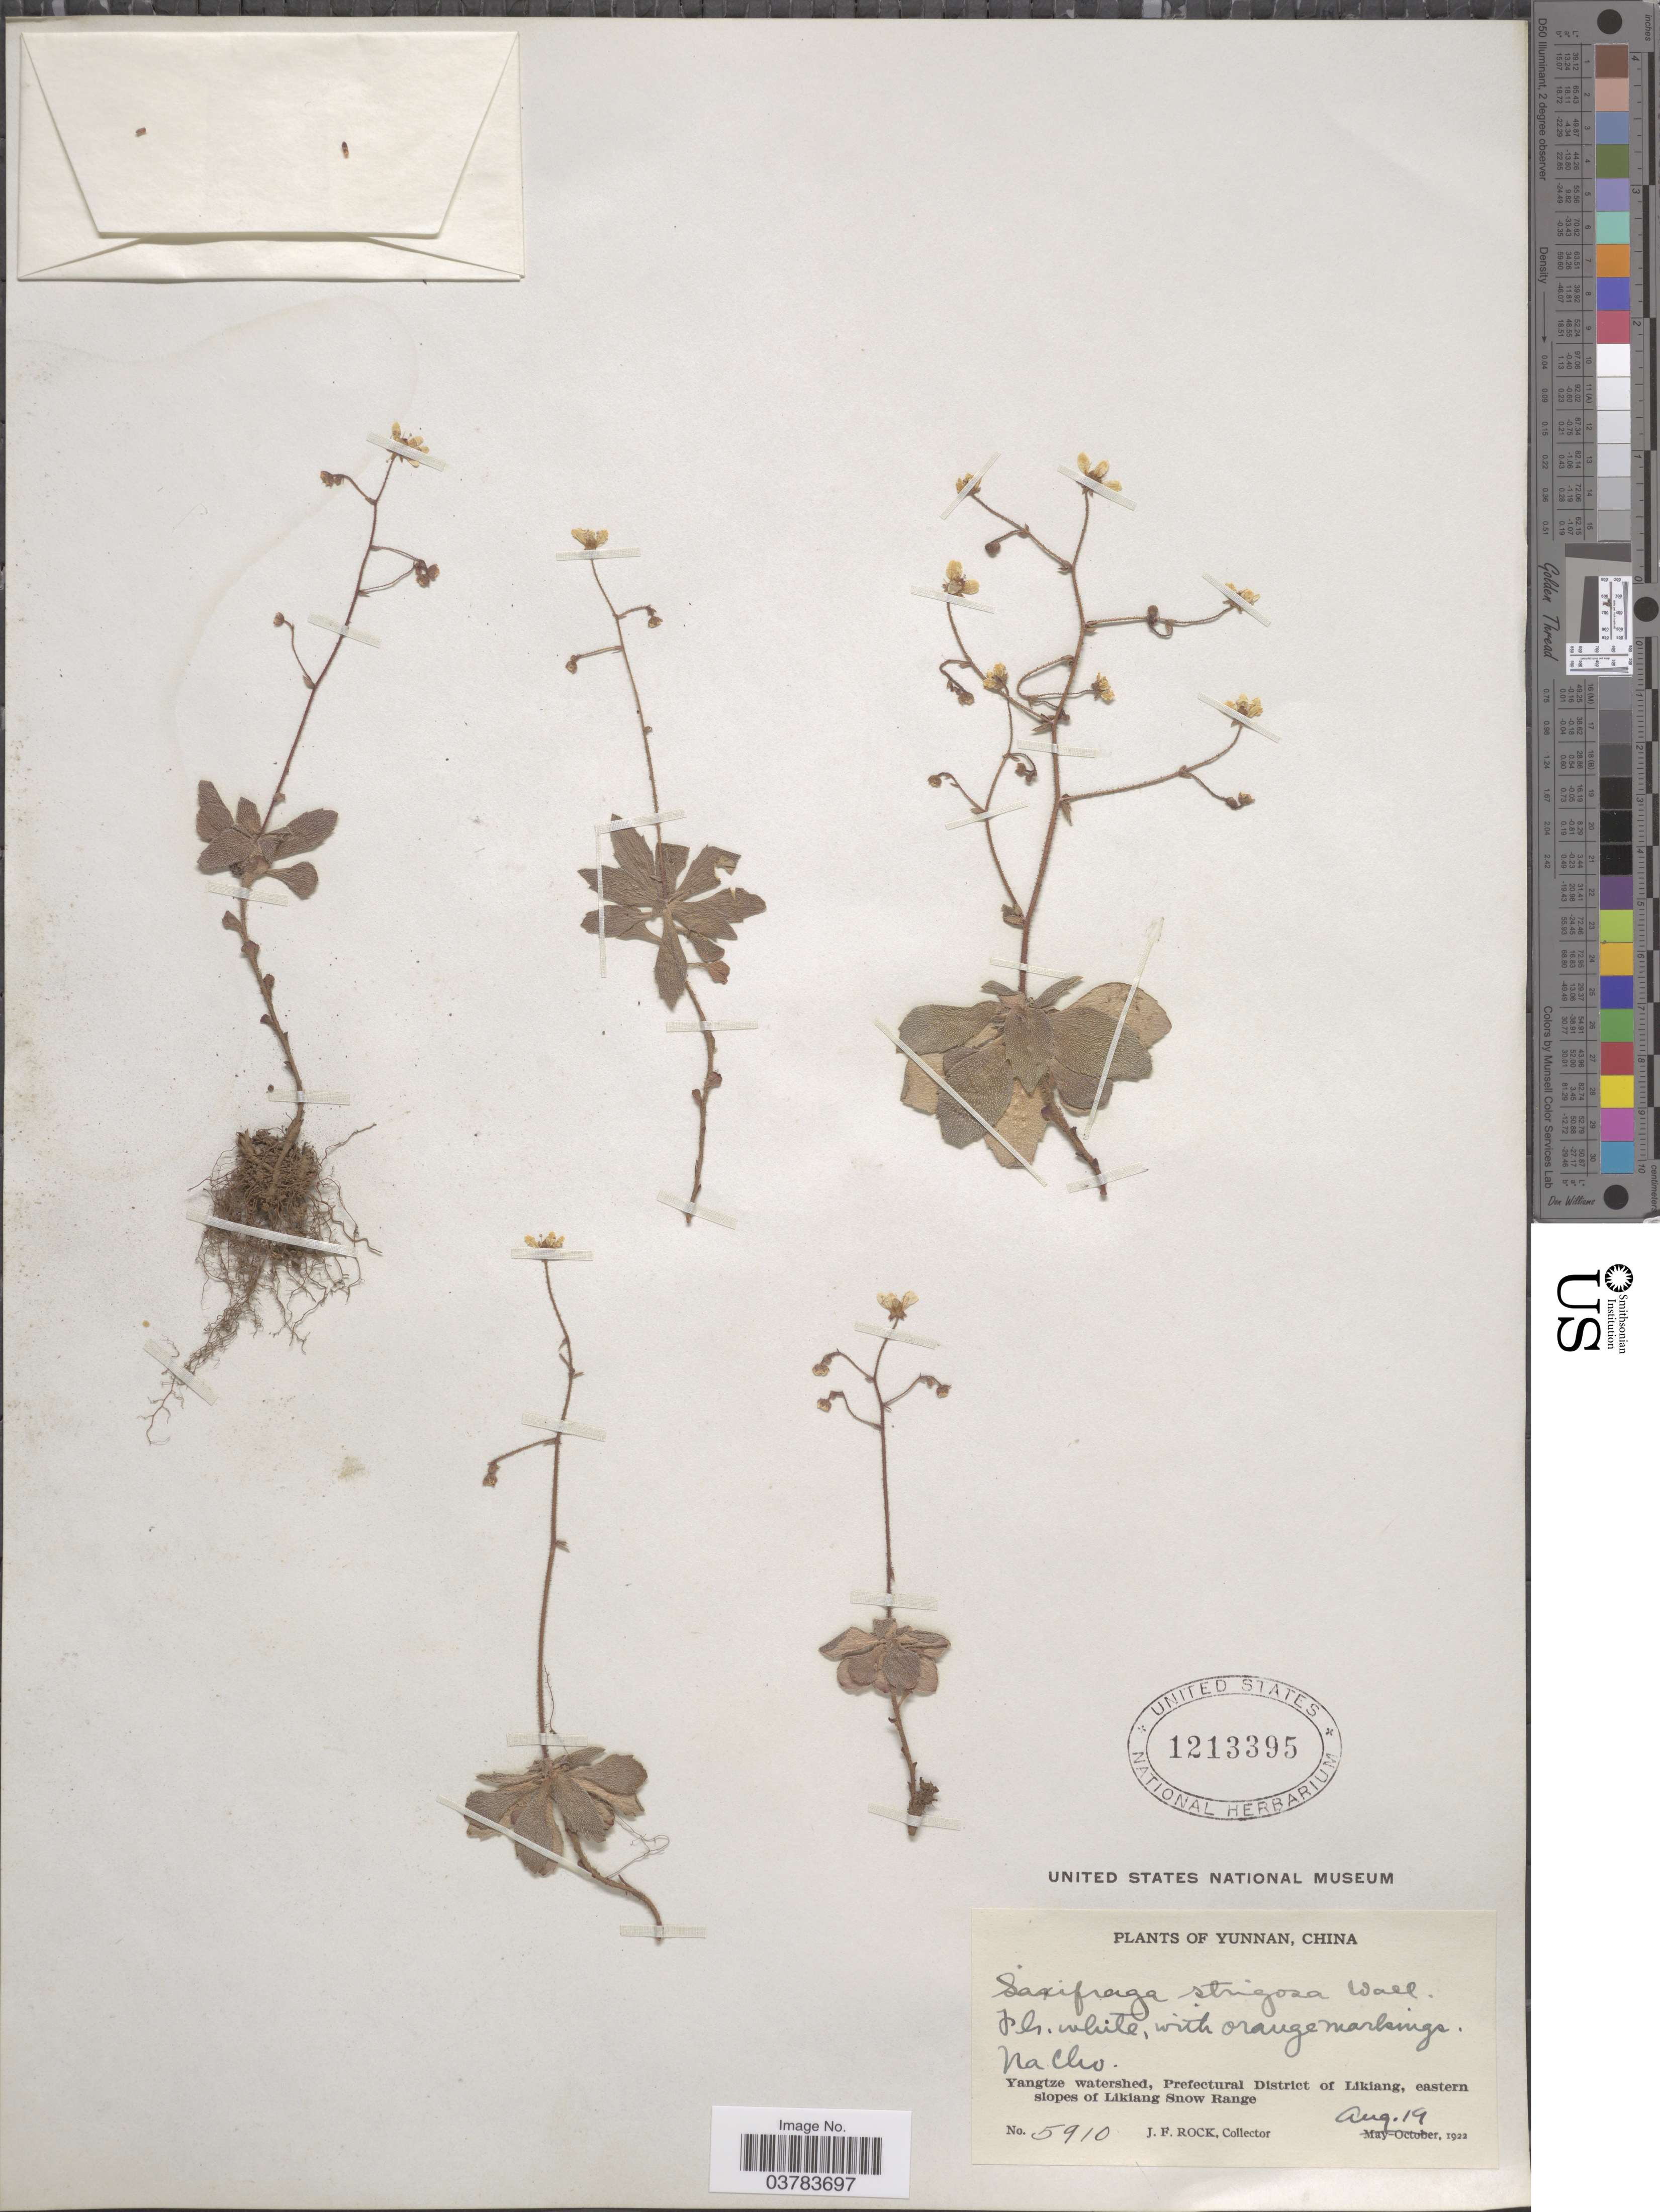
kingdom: Plantae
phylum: Tracheophyta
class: Magnoliopsida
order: Saxifragales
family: Saxifragaceae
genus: Saxifraga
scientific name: Saxifraga strigosa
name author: Wall. ex Ser.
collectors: J. Rock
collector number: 5910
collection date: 1922-08-19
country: China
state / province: Yunnan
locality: Na Cho. Yangtze watershed, Prefectural District of Likiang, eastern slopes of Likiang Snow Range.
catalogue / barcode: US 1213395